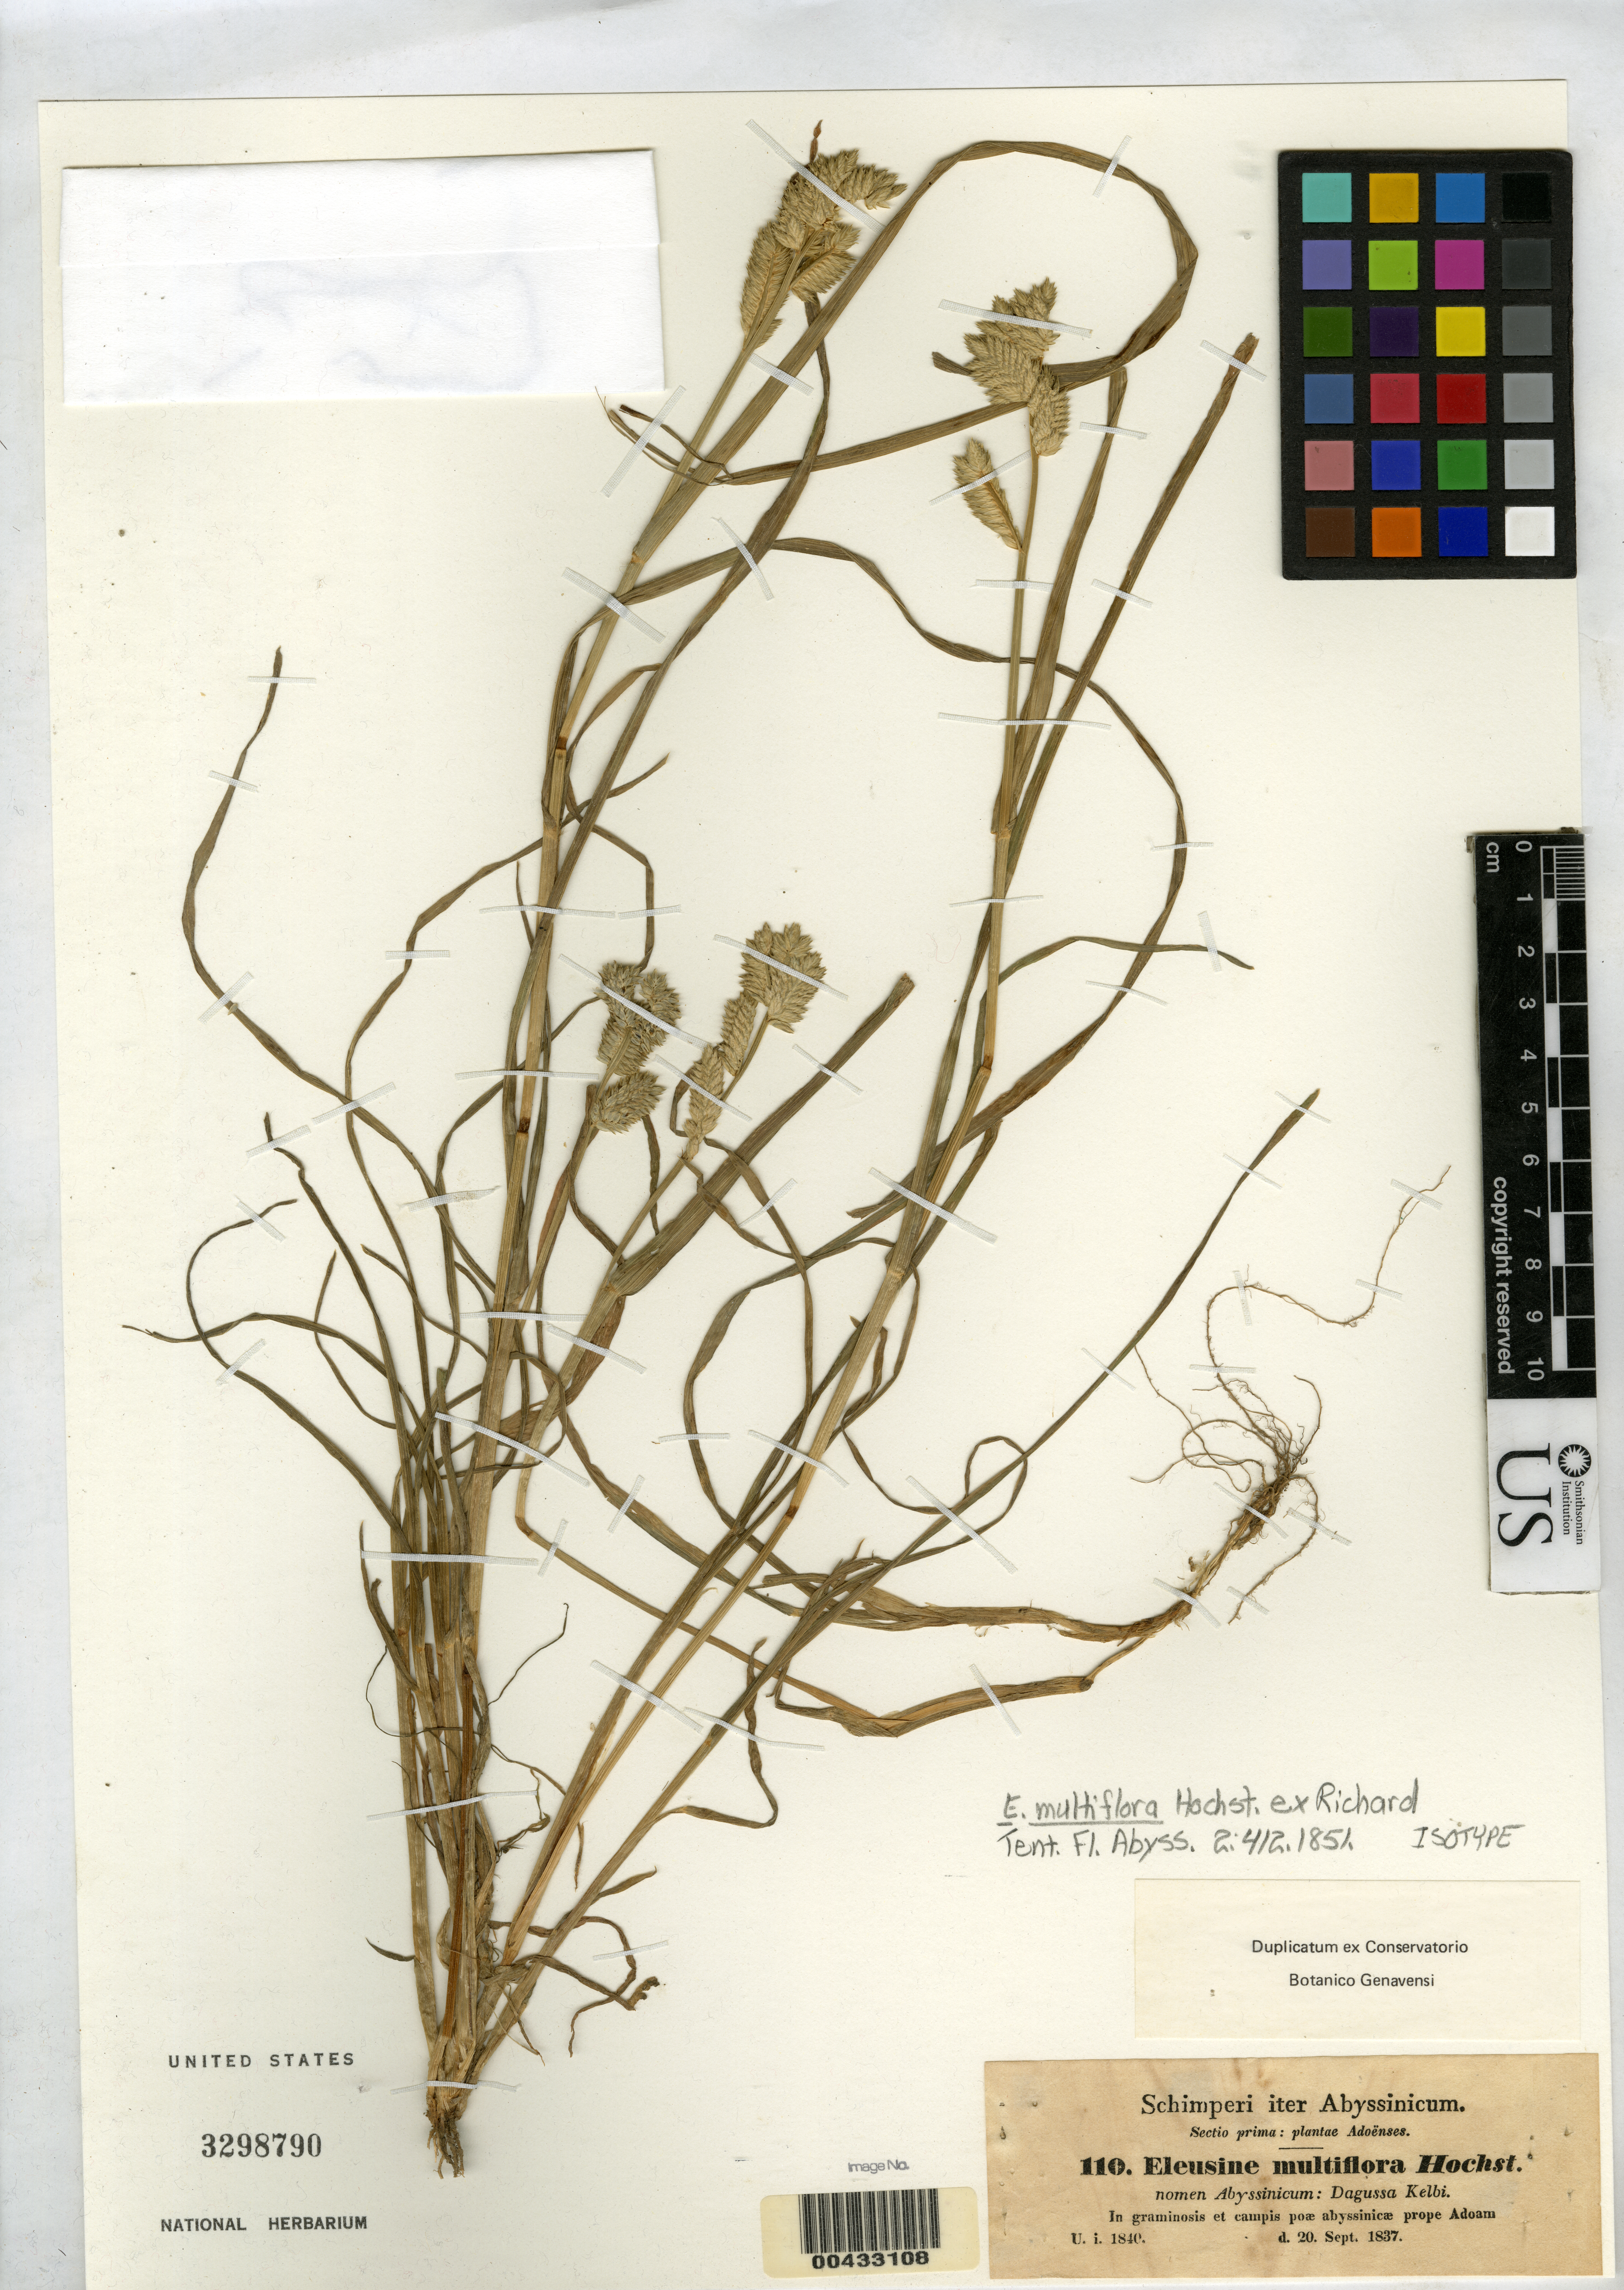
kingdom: Plantae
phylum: Tracheophyta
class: Liliopsida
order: Poales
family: Poaceae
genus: Eleusine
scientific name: Eleusine multiflora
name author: Hochst. ex A. Rich.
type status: Isotype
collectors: G. W. Schimper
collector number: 110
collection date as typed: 20 Sep 1837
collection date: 1837-09-20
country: Ethiopia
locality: In graminosis et campis Poae abyssinicae prope Adoam. [In grassy field of Poa abyssinica near Adoa (Adwa?)?]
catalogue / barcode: US 3298790